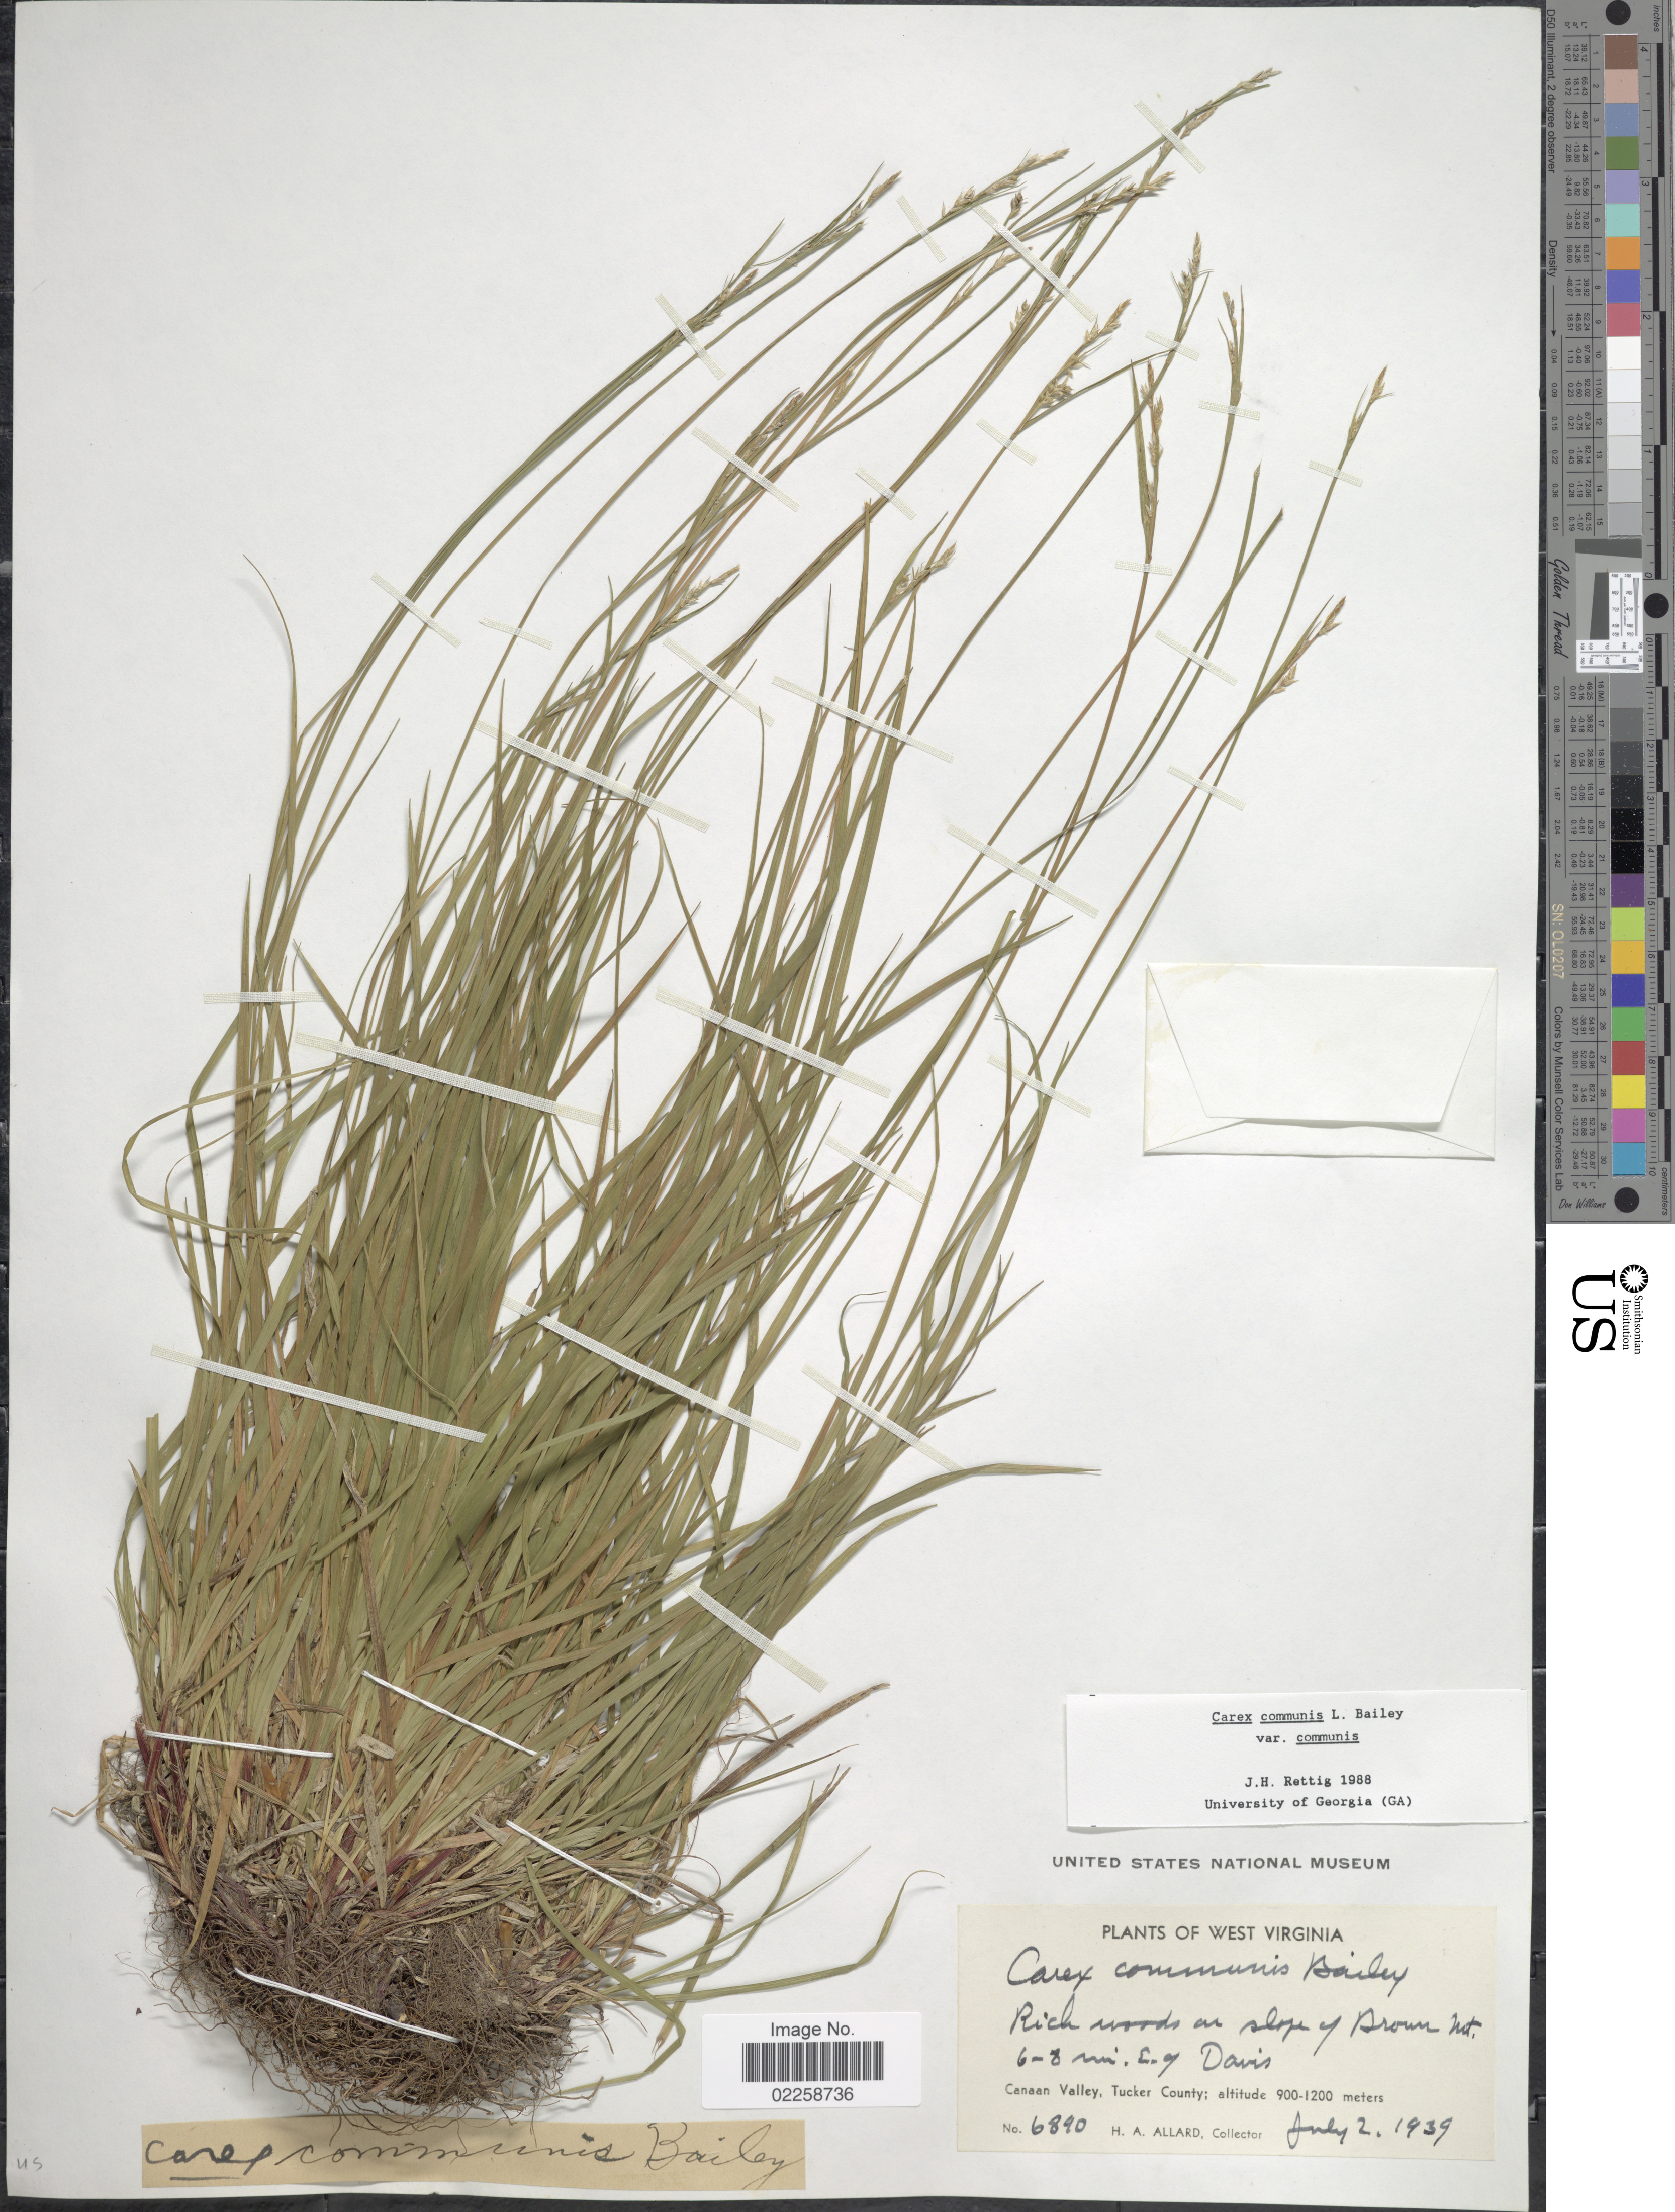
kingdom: Plantae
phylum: Tracheophyta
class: Liliopsida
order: Poales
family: Cyperaceae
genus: Carex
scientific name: Carex communis var. communis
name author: L.H. Bailey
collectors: H. A. Allard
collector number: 6890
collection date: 1939-07-02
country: United States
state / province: West Virginia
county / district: Tucker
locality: Rich woods on slope of Brown Mt., 6-8 mi. E. of Davis, Canaan Valley, Tucker County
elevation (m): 900